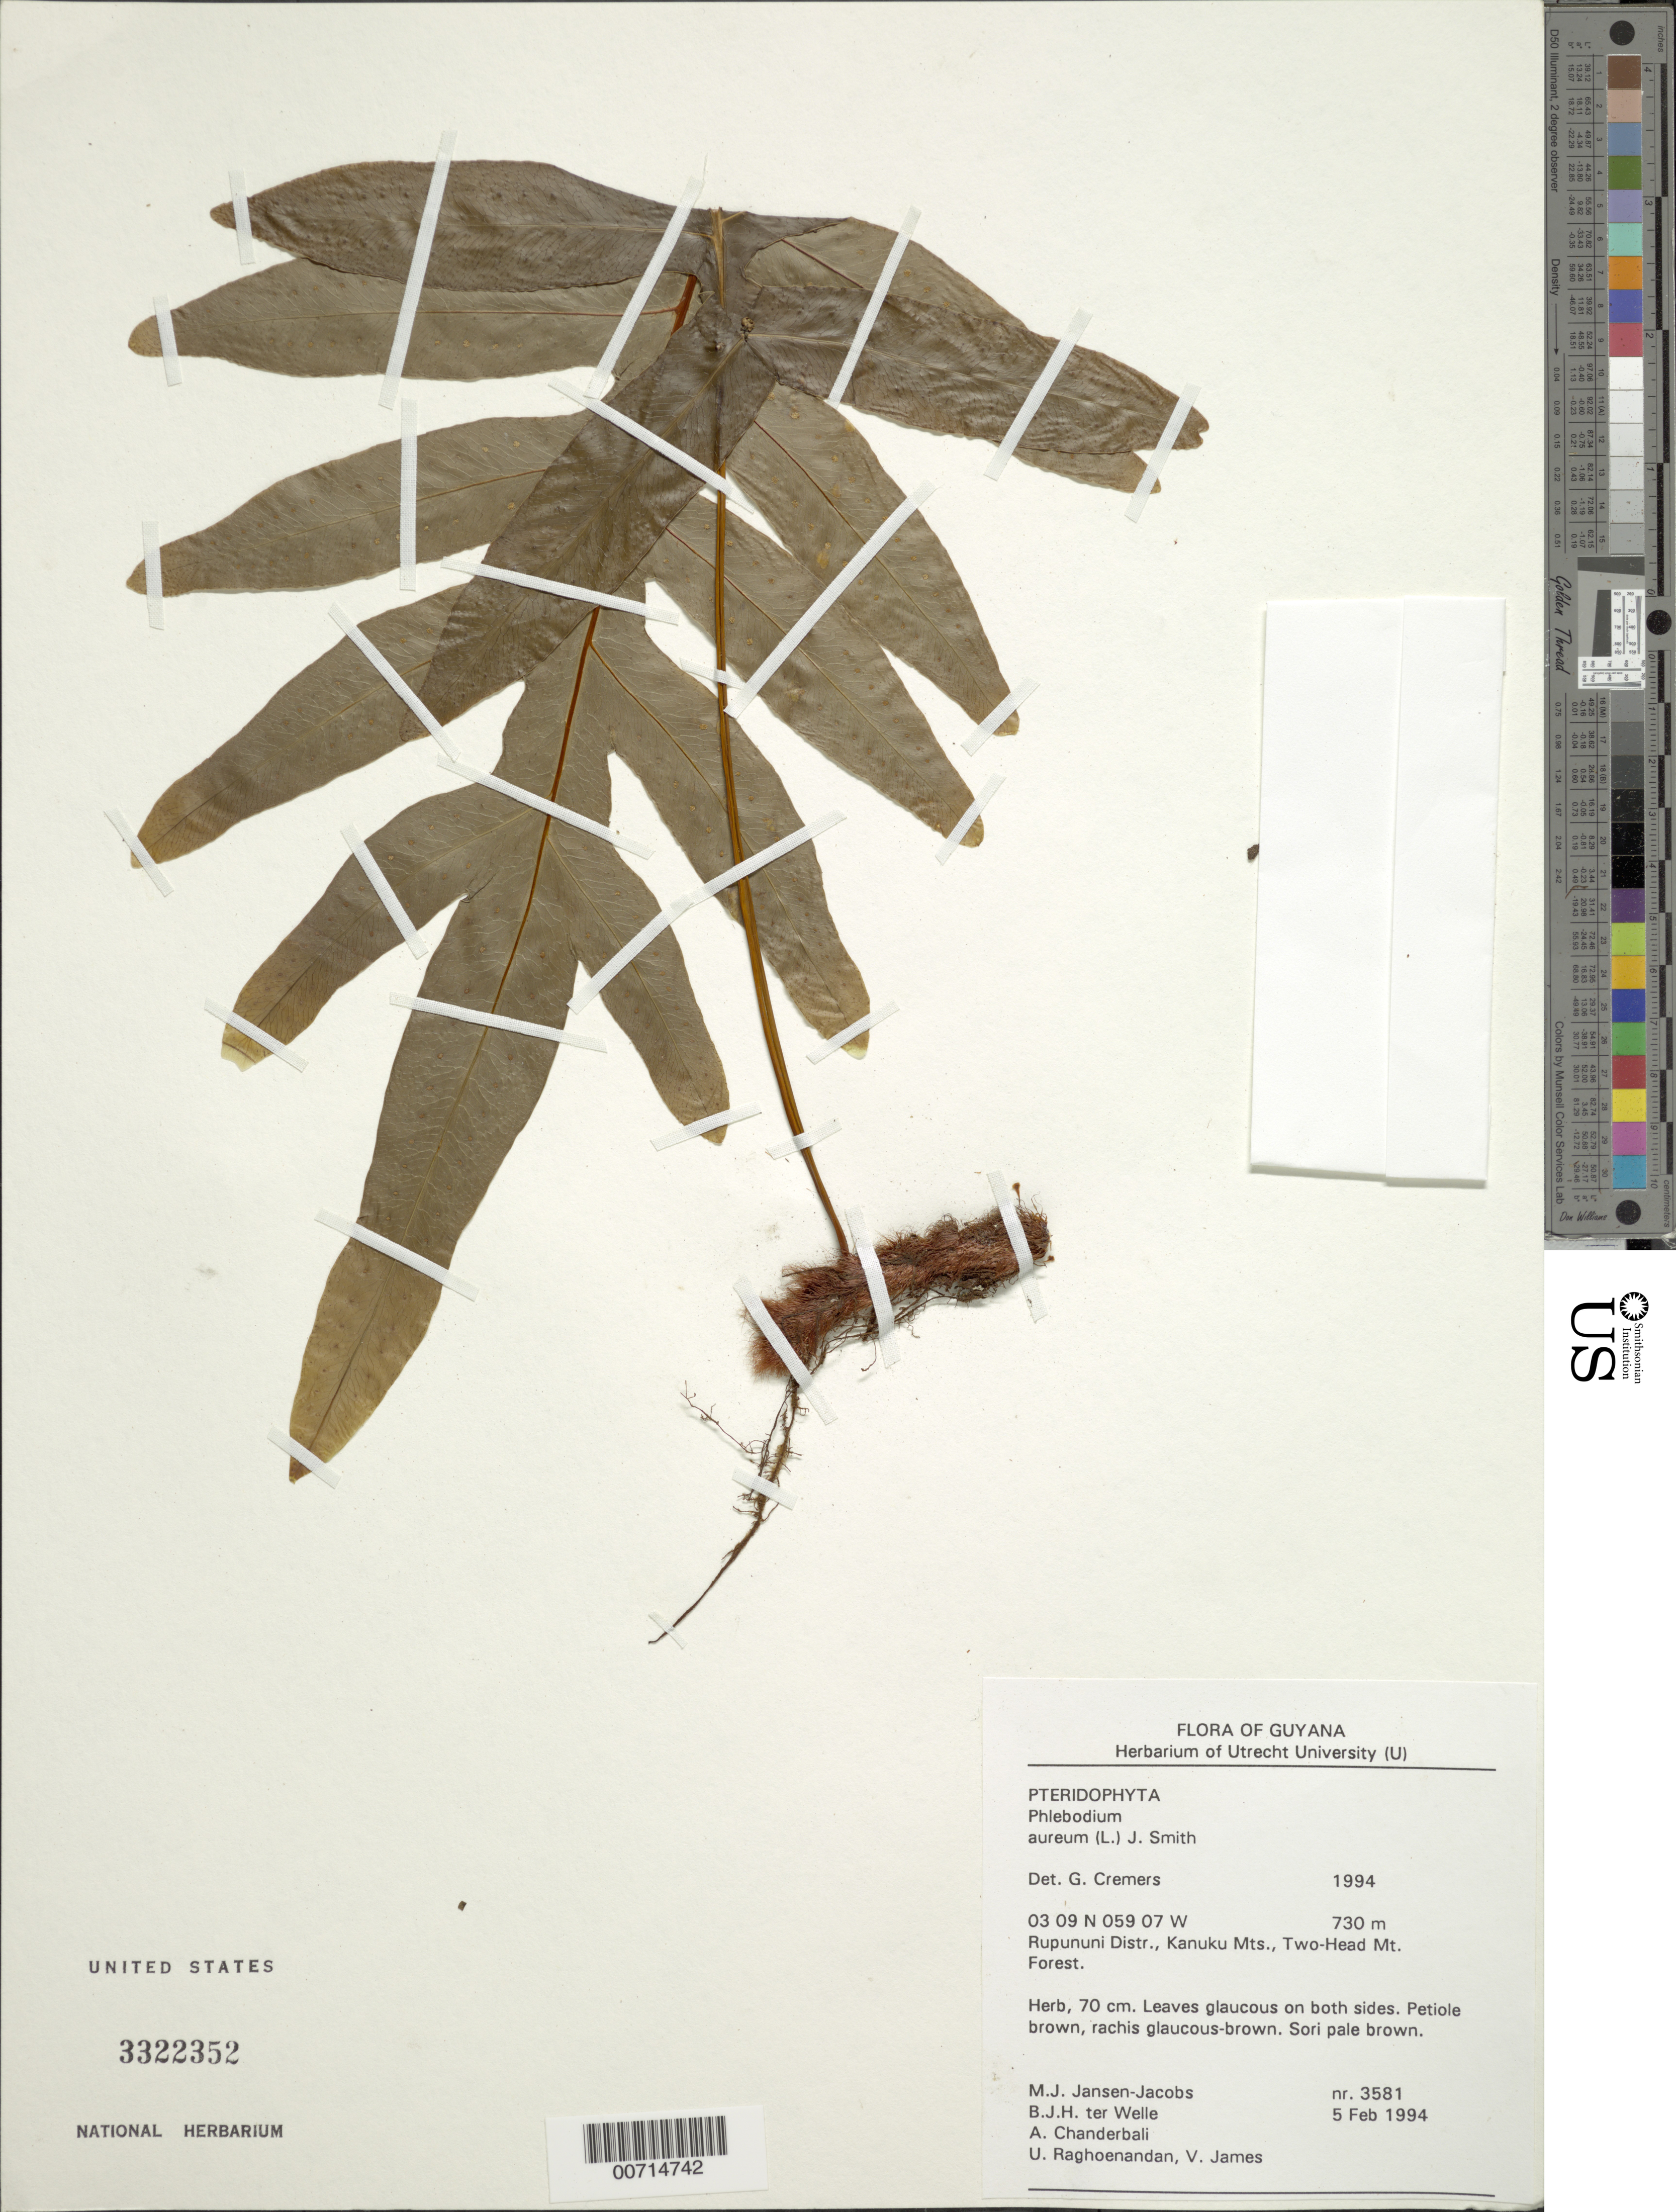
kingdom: Plantae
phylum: Tracheophyta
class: Polypodiopsida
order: Polypodiales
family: Polypodiaceae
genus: Phlebodium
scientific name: Phlebodium aureum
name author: (L.) J. Sm.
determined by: Cremers, Georges A.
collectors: M. J. Jansen-Jacobs, B. Welle, A. S. Chanderbali, U. Raghoenandan & V. James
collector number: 3581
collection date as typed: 5-Feb-94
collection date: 1994-02-05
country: Guyana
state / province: U. Takutu-U. Essequibo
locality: Two-Head Mt., Kanuku Mts.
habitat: Forest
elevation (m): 730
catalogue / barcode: US 3322352